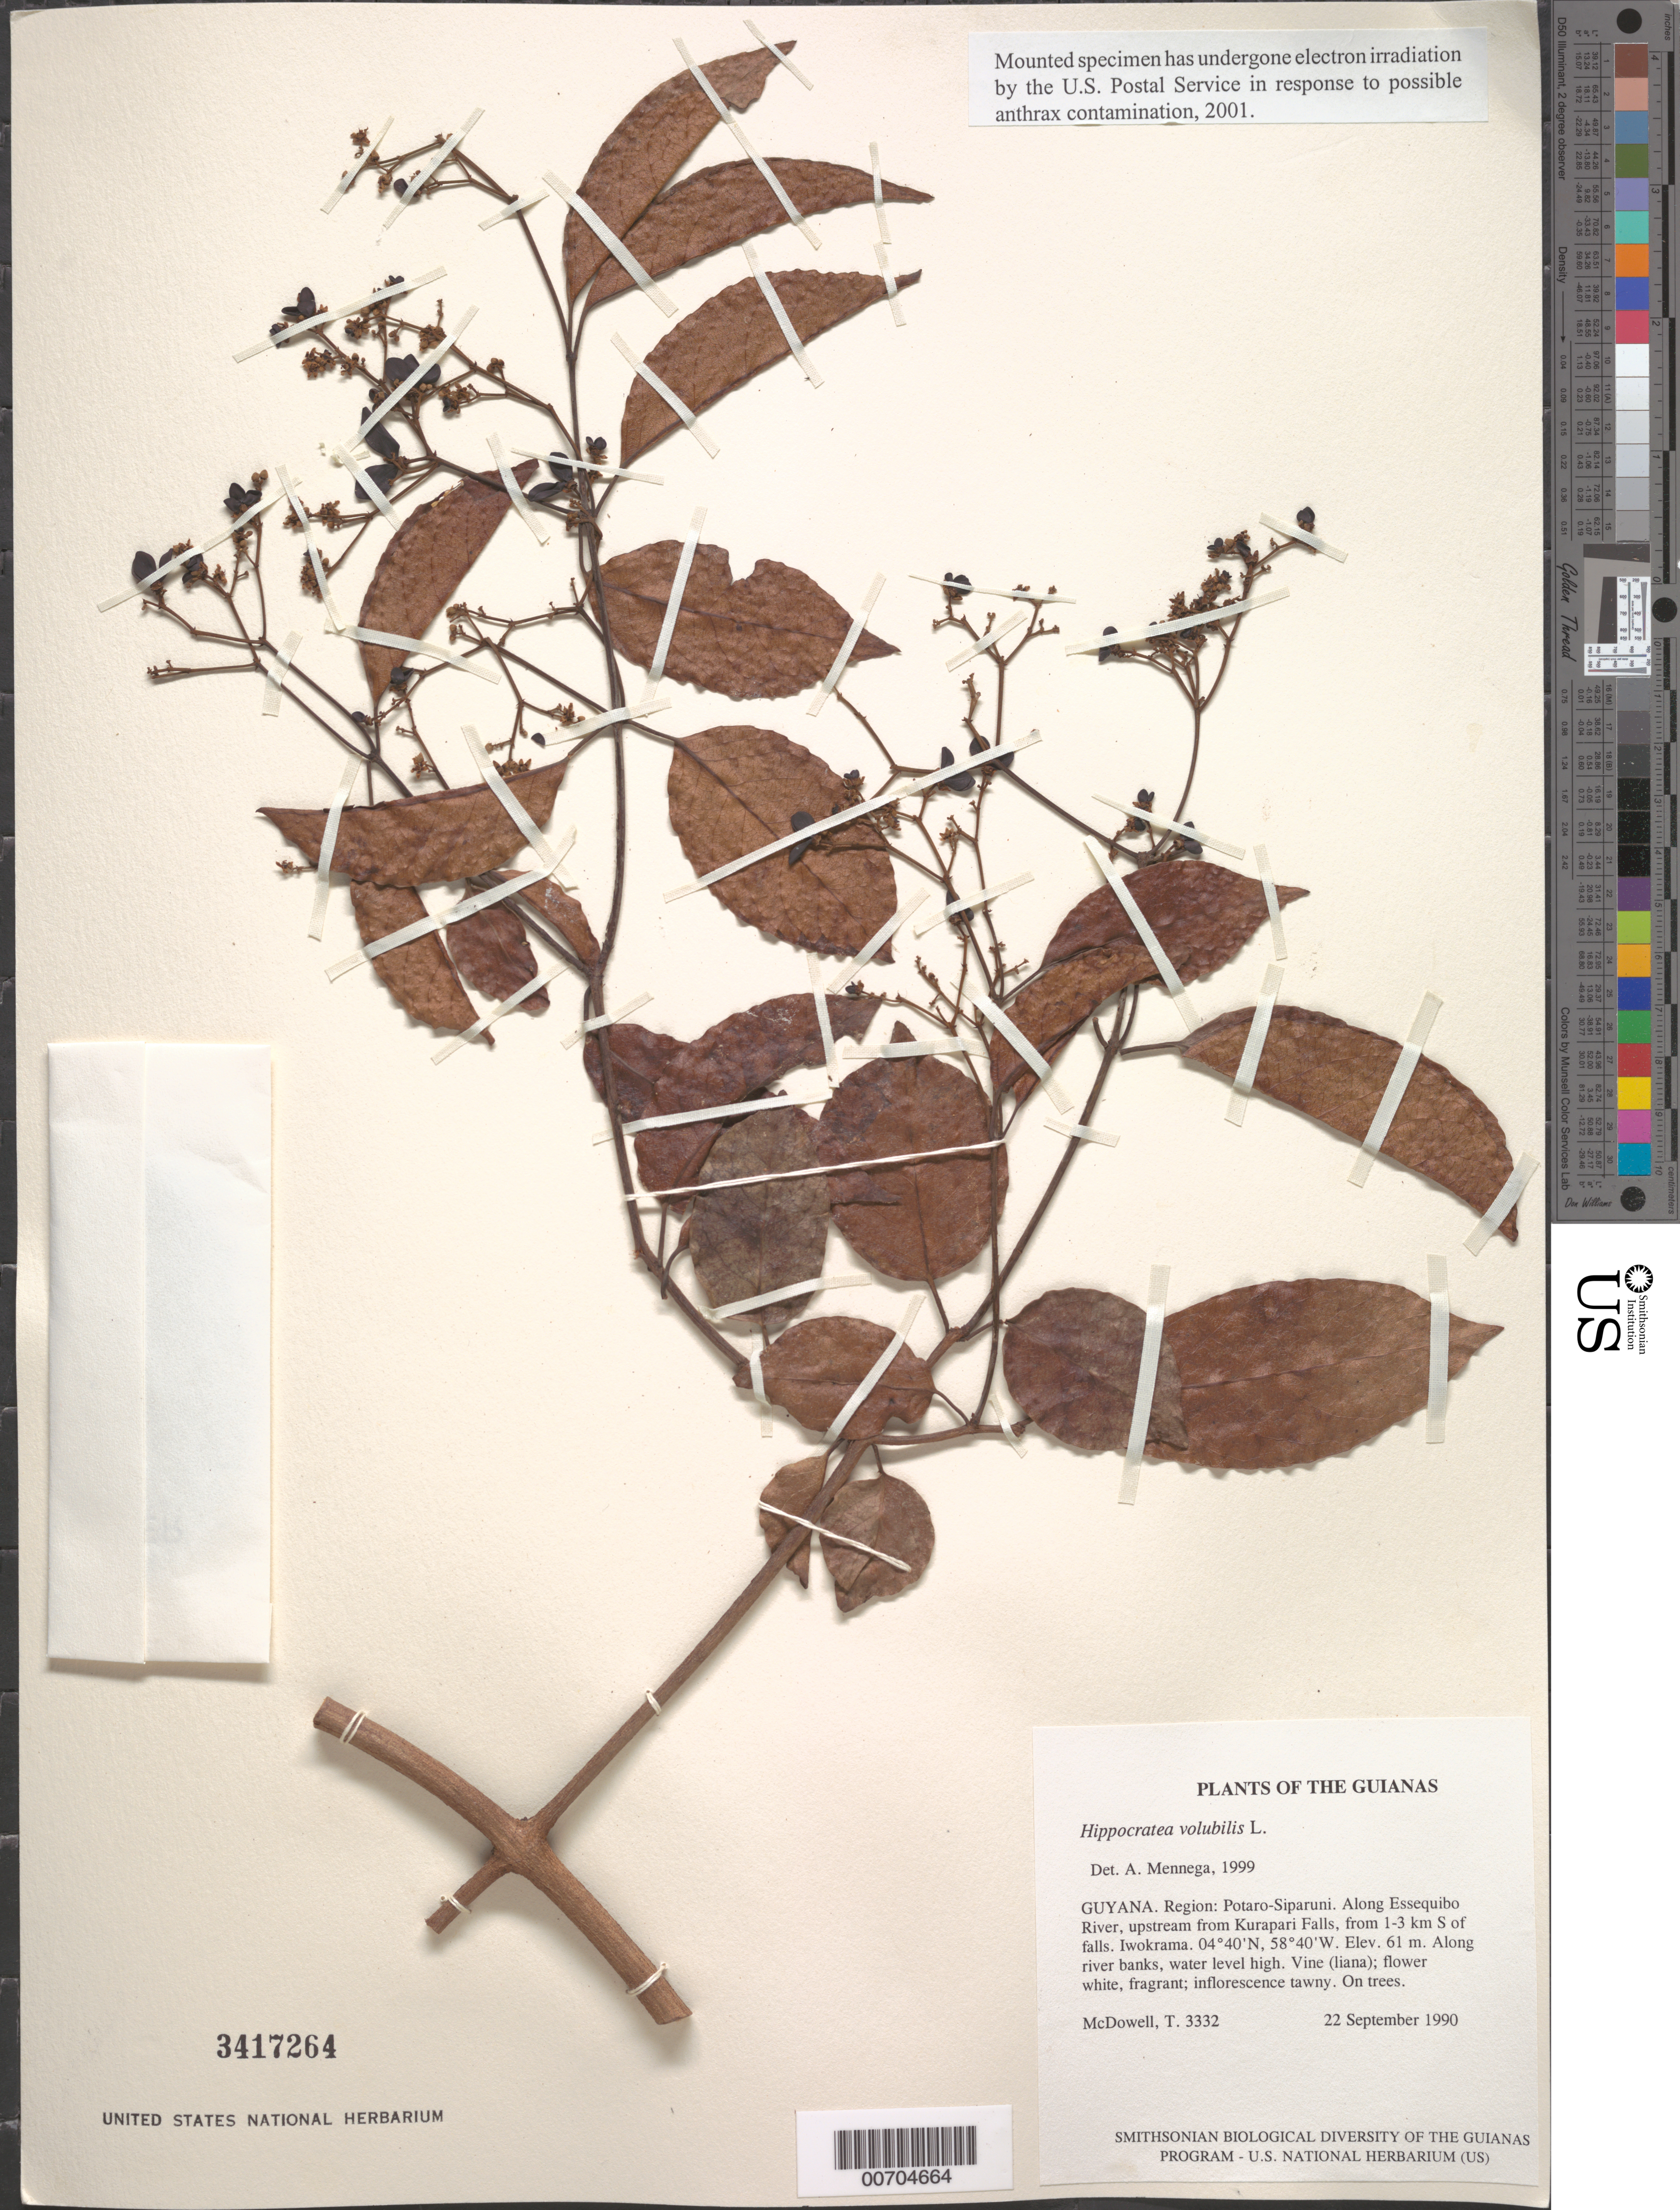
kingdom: Plantae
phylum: Tracheophyta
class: Magnoliopsida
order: Celastrales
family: Celastraceae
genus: Hippocratea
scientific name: Hippocratea volubilis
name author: L.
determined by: Mennega, A. M. W.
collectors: T. McDowell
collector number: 3332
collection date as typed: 22 September 1990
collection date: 1990-09-22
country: Guyana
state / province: Potaro-Siparuni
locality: Along Essequibo River, upstream from Kurupukari Falls, from 1-3 km S of falls. Iwokrama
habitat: Along river banks, water level high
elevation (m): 61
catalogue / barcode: US 3417264